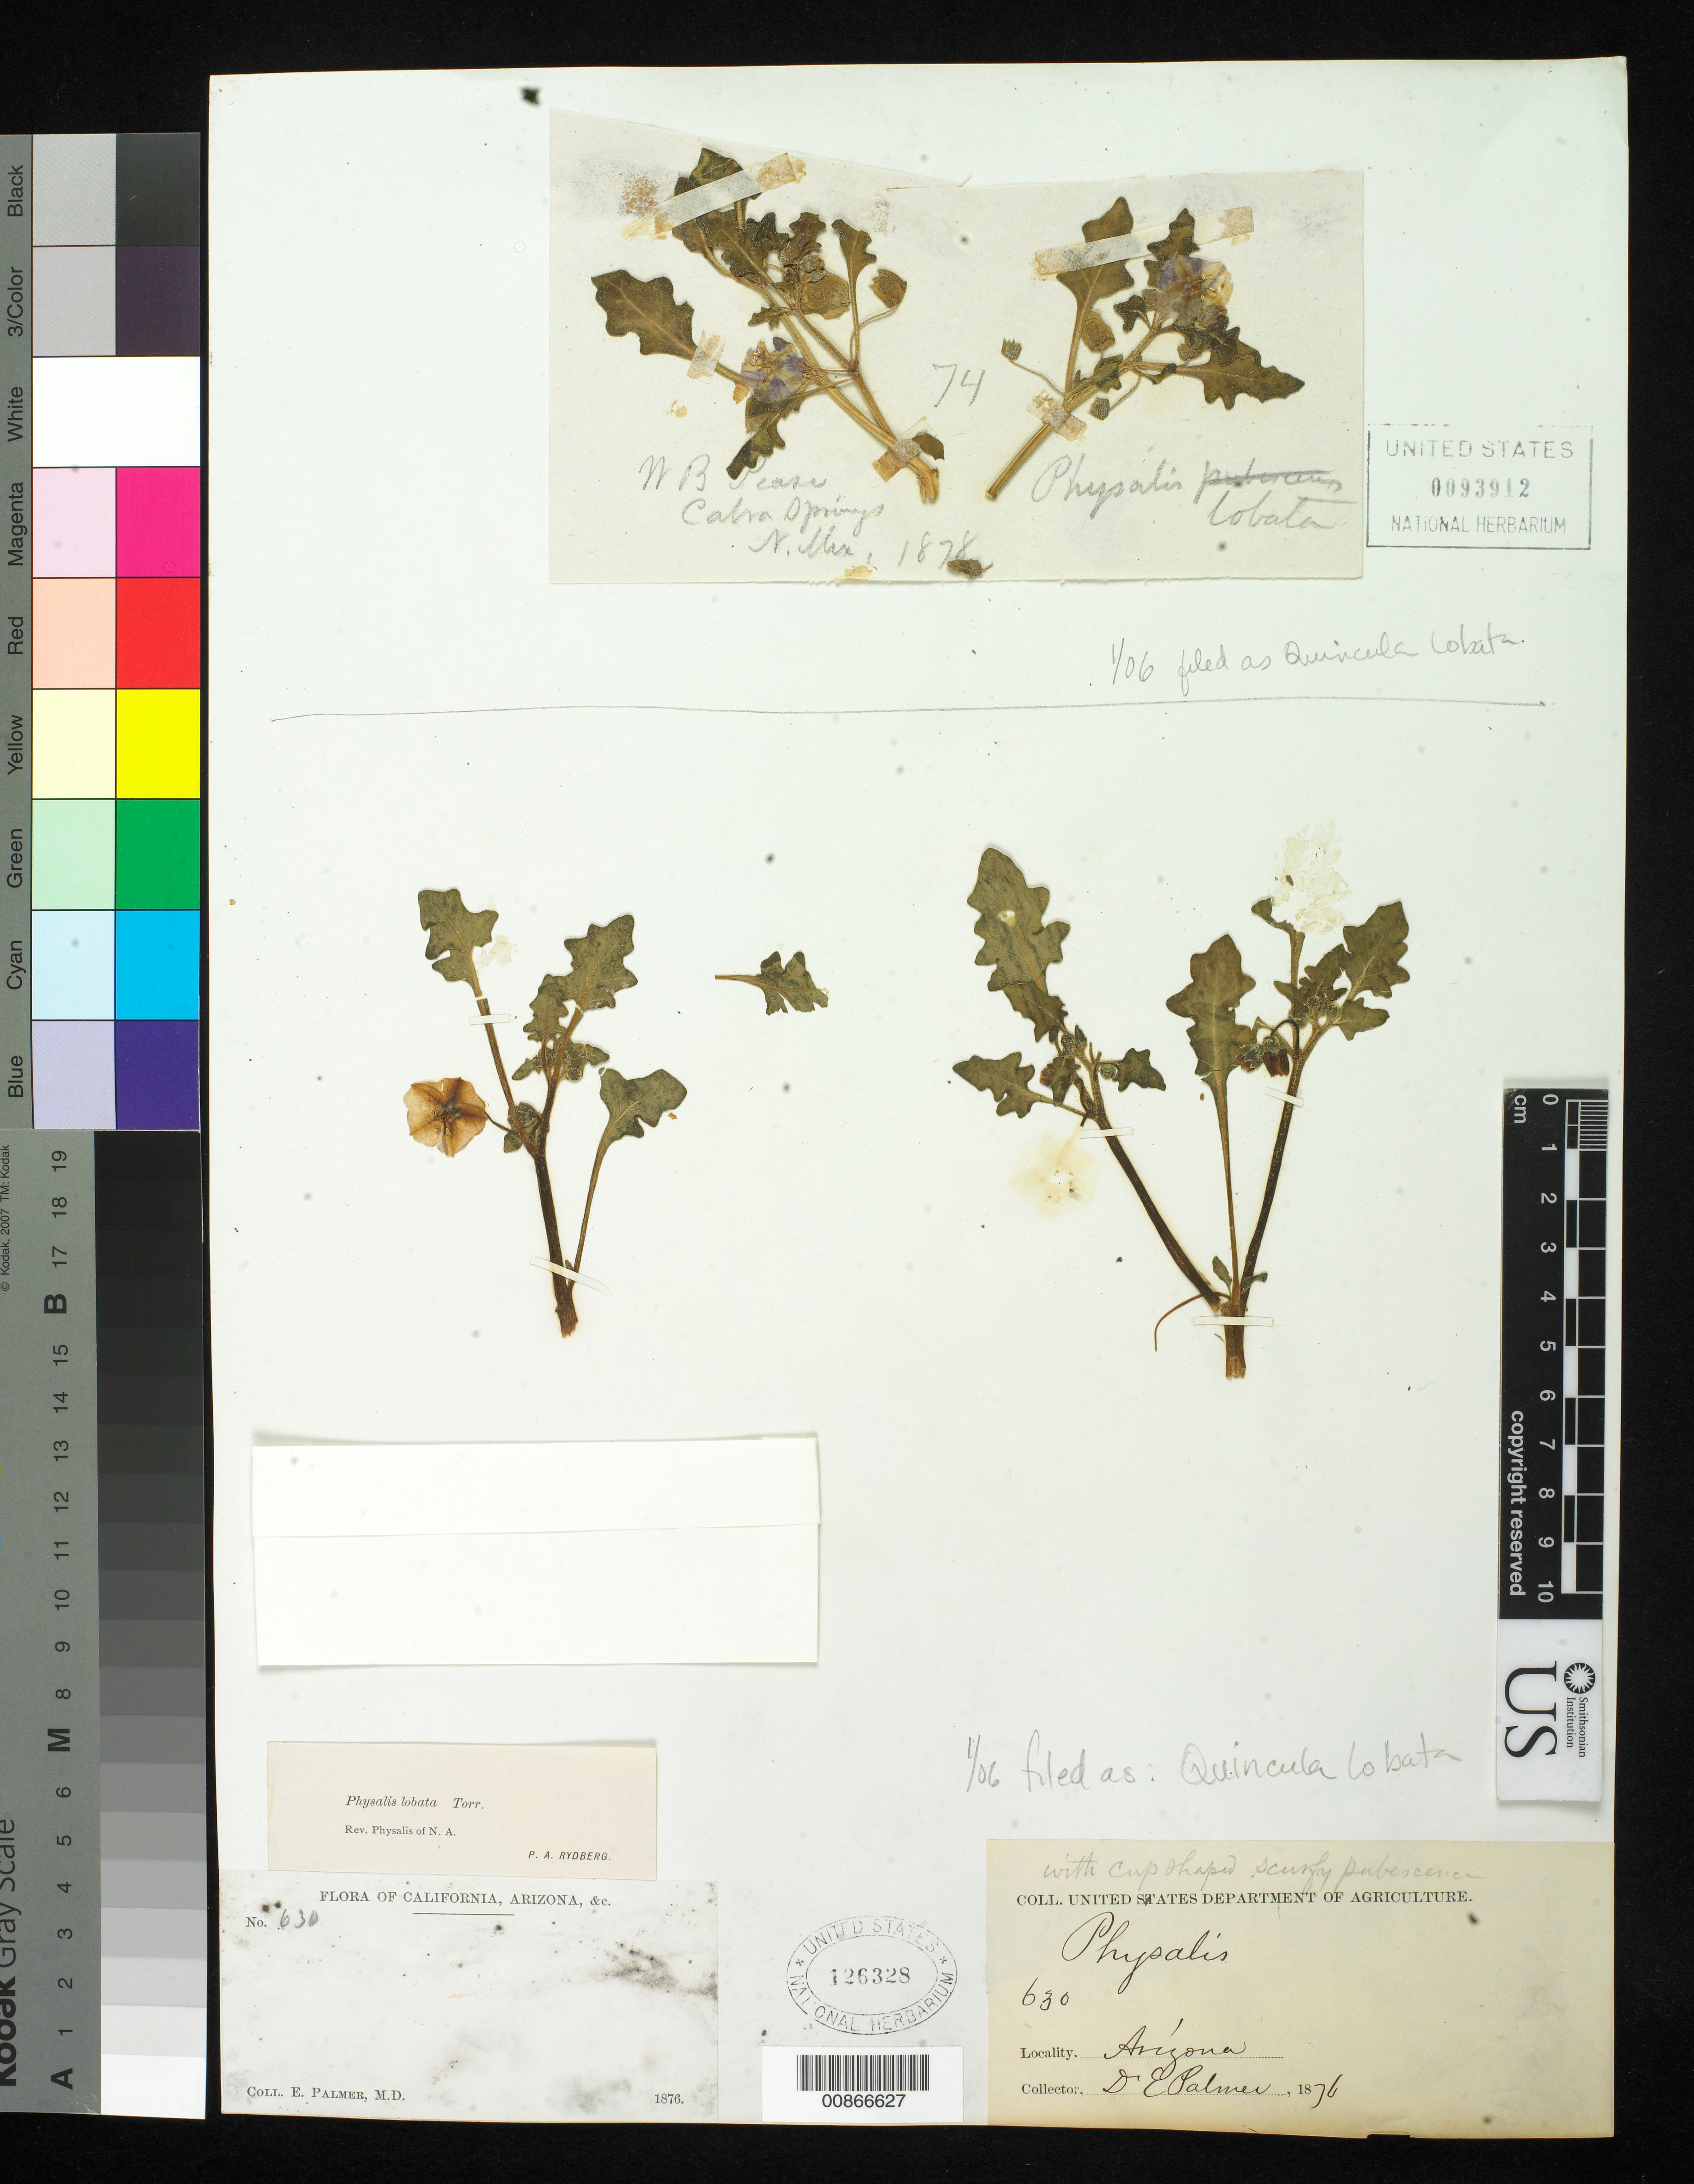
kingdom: Plantae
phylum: Tracheophyta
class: Magnoliopsida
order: Solanales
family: Solanaceae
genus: Quincula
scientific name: Quincula lobata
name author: (Torr.) Raf.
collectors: E. Palmer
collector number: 630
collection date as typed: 1876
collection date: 1876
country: United States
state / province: Arizona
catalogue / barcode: US 126328